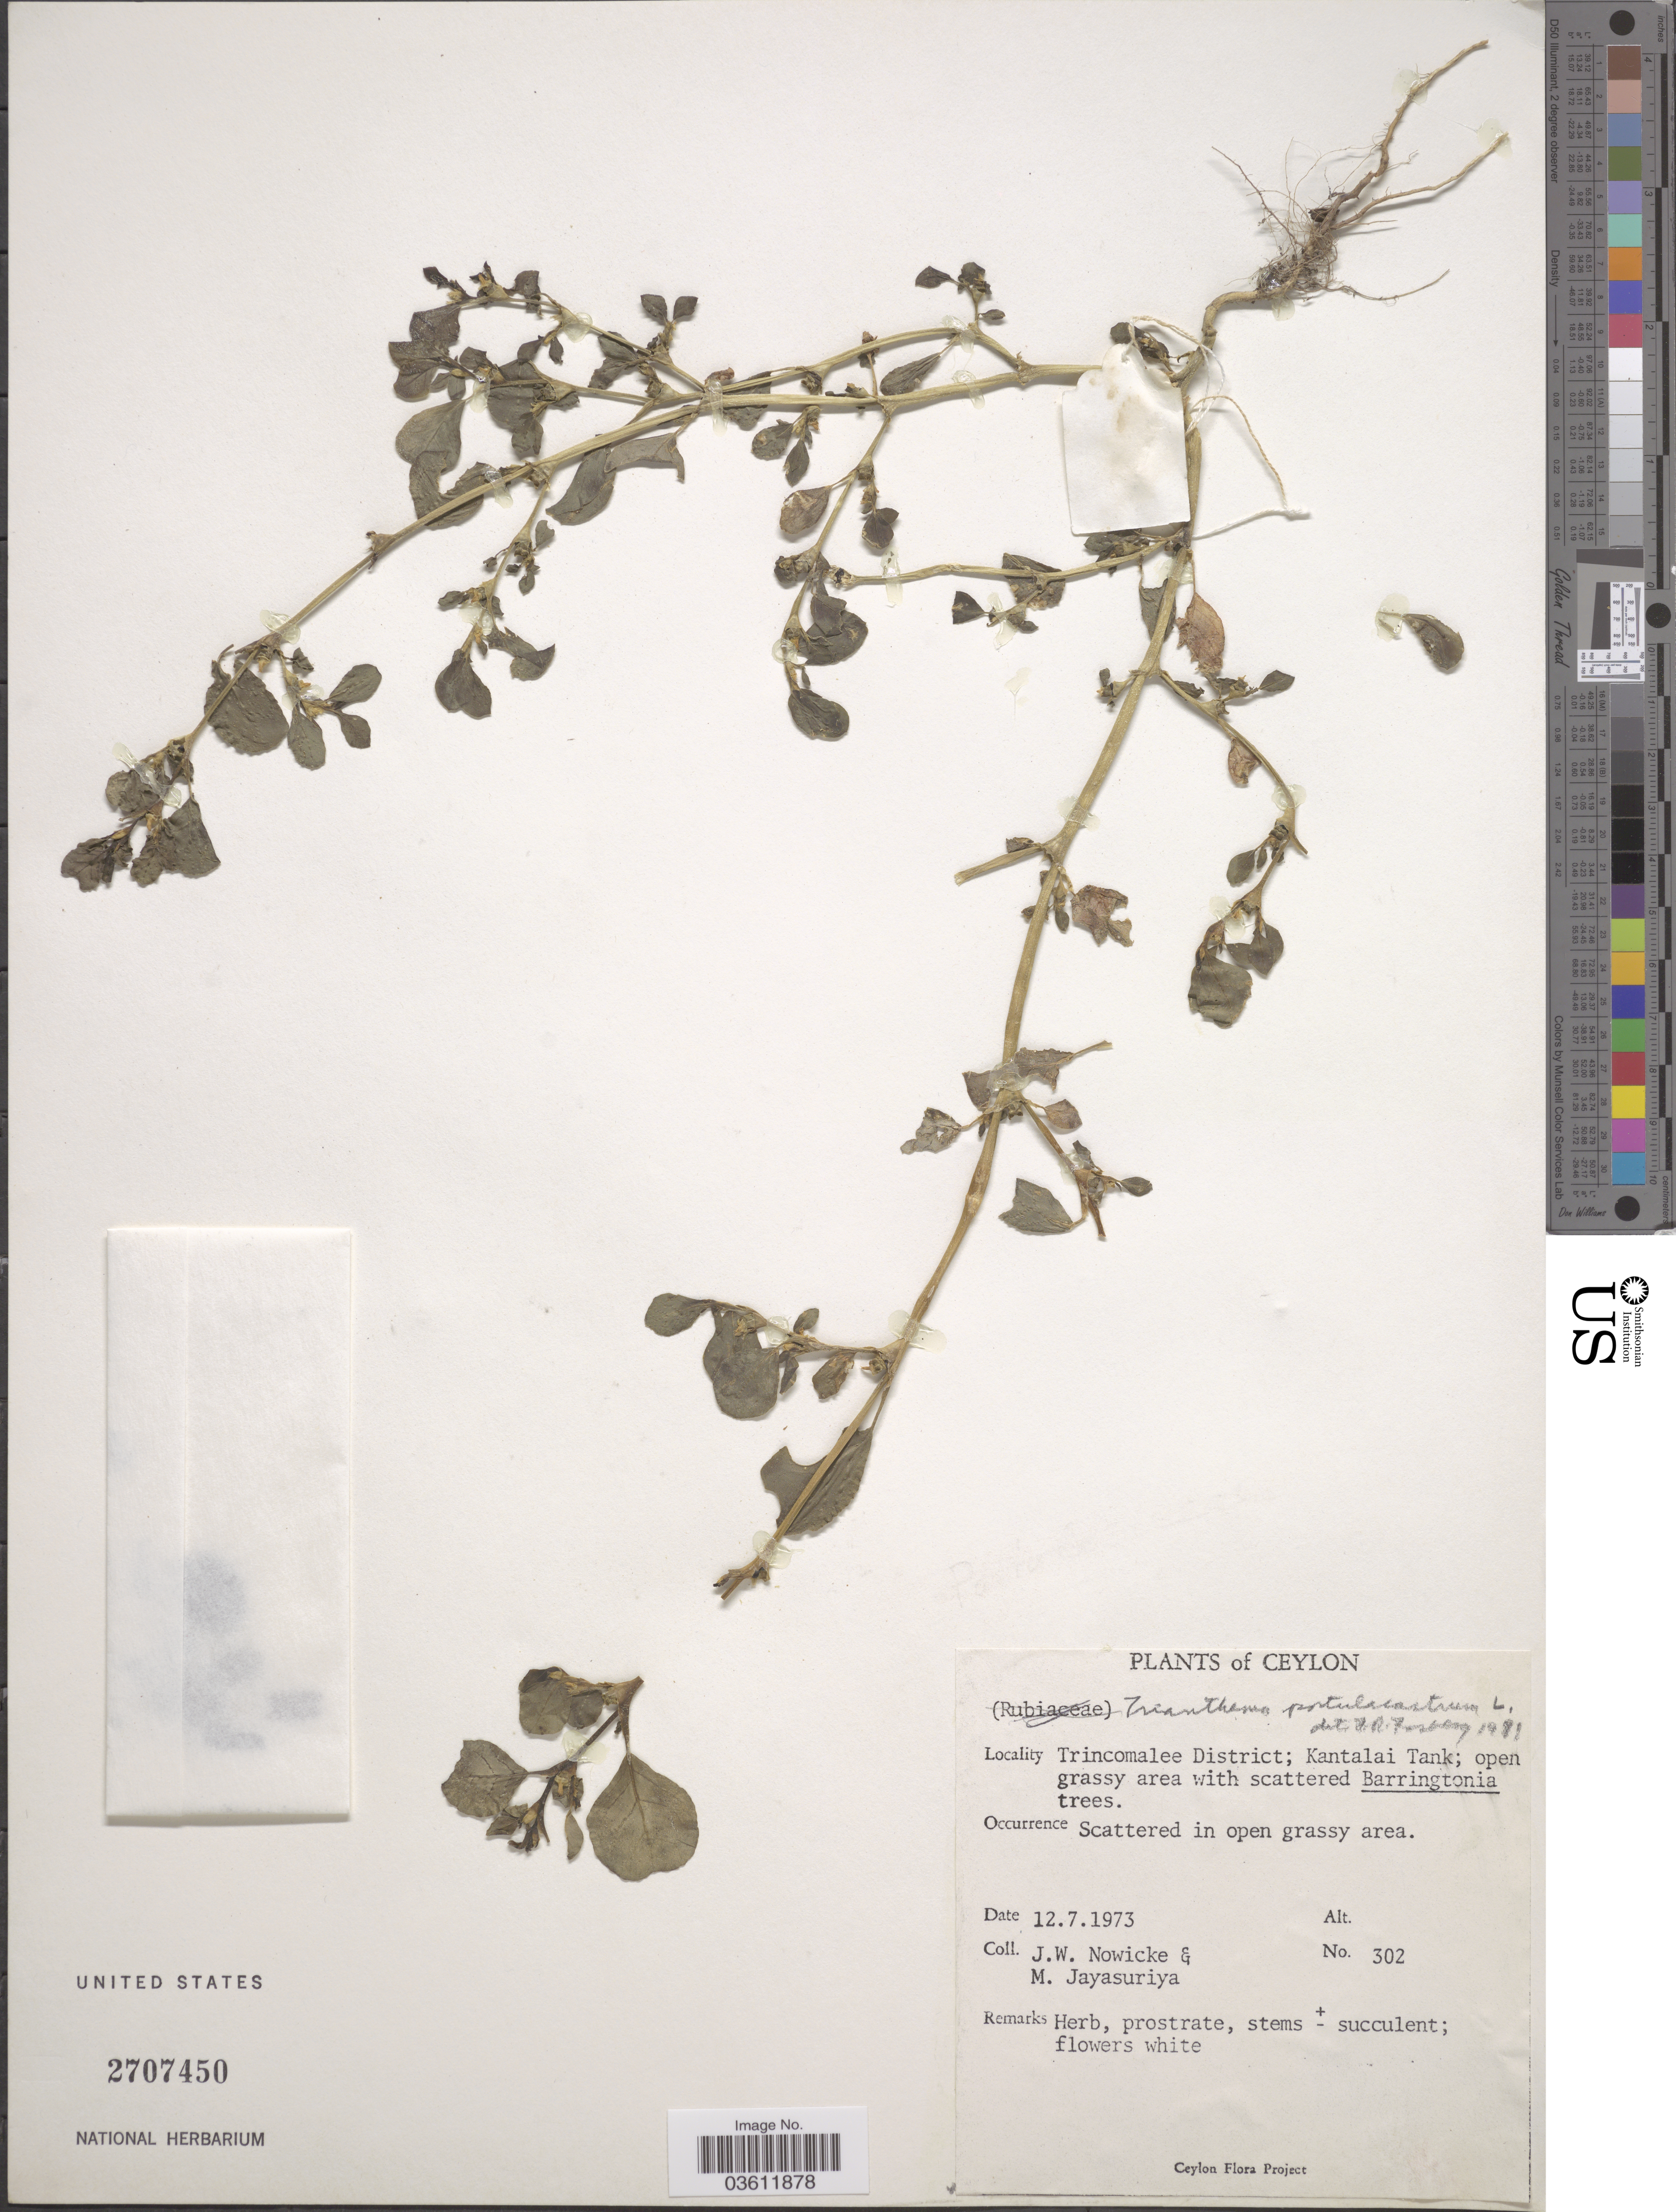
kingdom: Plantae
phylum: Tracheophyta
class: Magnoliopsida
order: Caryophyllales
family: Aizoaceae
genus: Trianthema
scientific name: Trianthema portulacastrum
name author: L.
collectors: J. W. Nowicke & M. Jayasuriya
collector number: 302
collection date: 1973-07-12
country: Sri Lanka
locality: Ceylon. Trincomalee District; Kantalai Tank.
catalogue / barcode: US 2707450